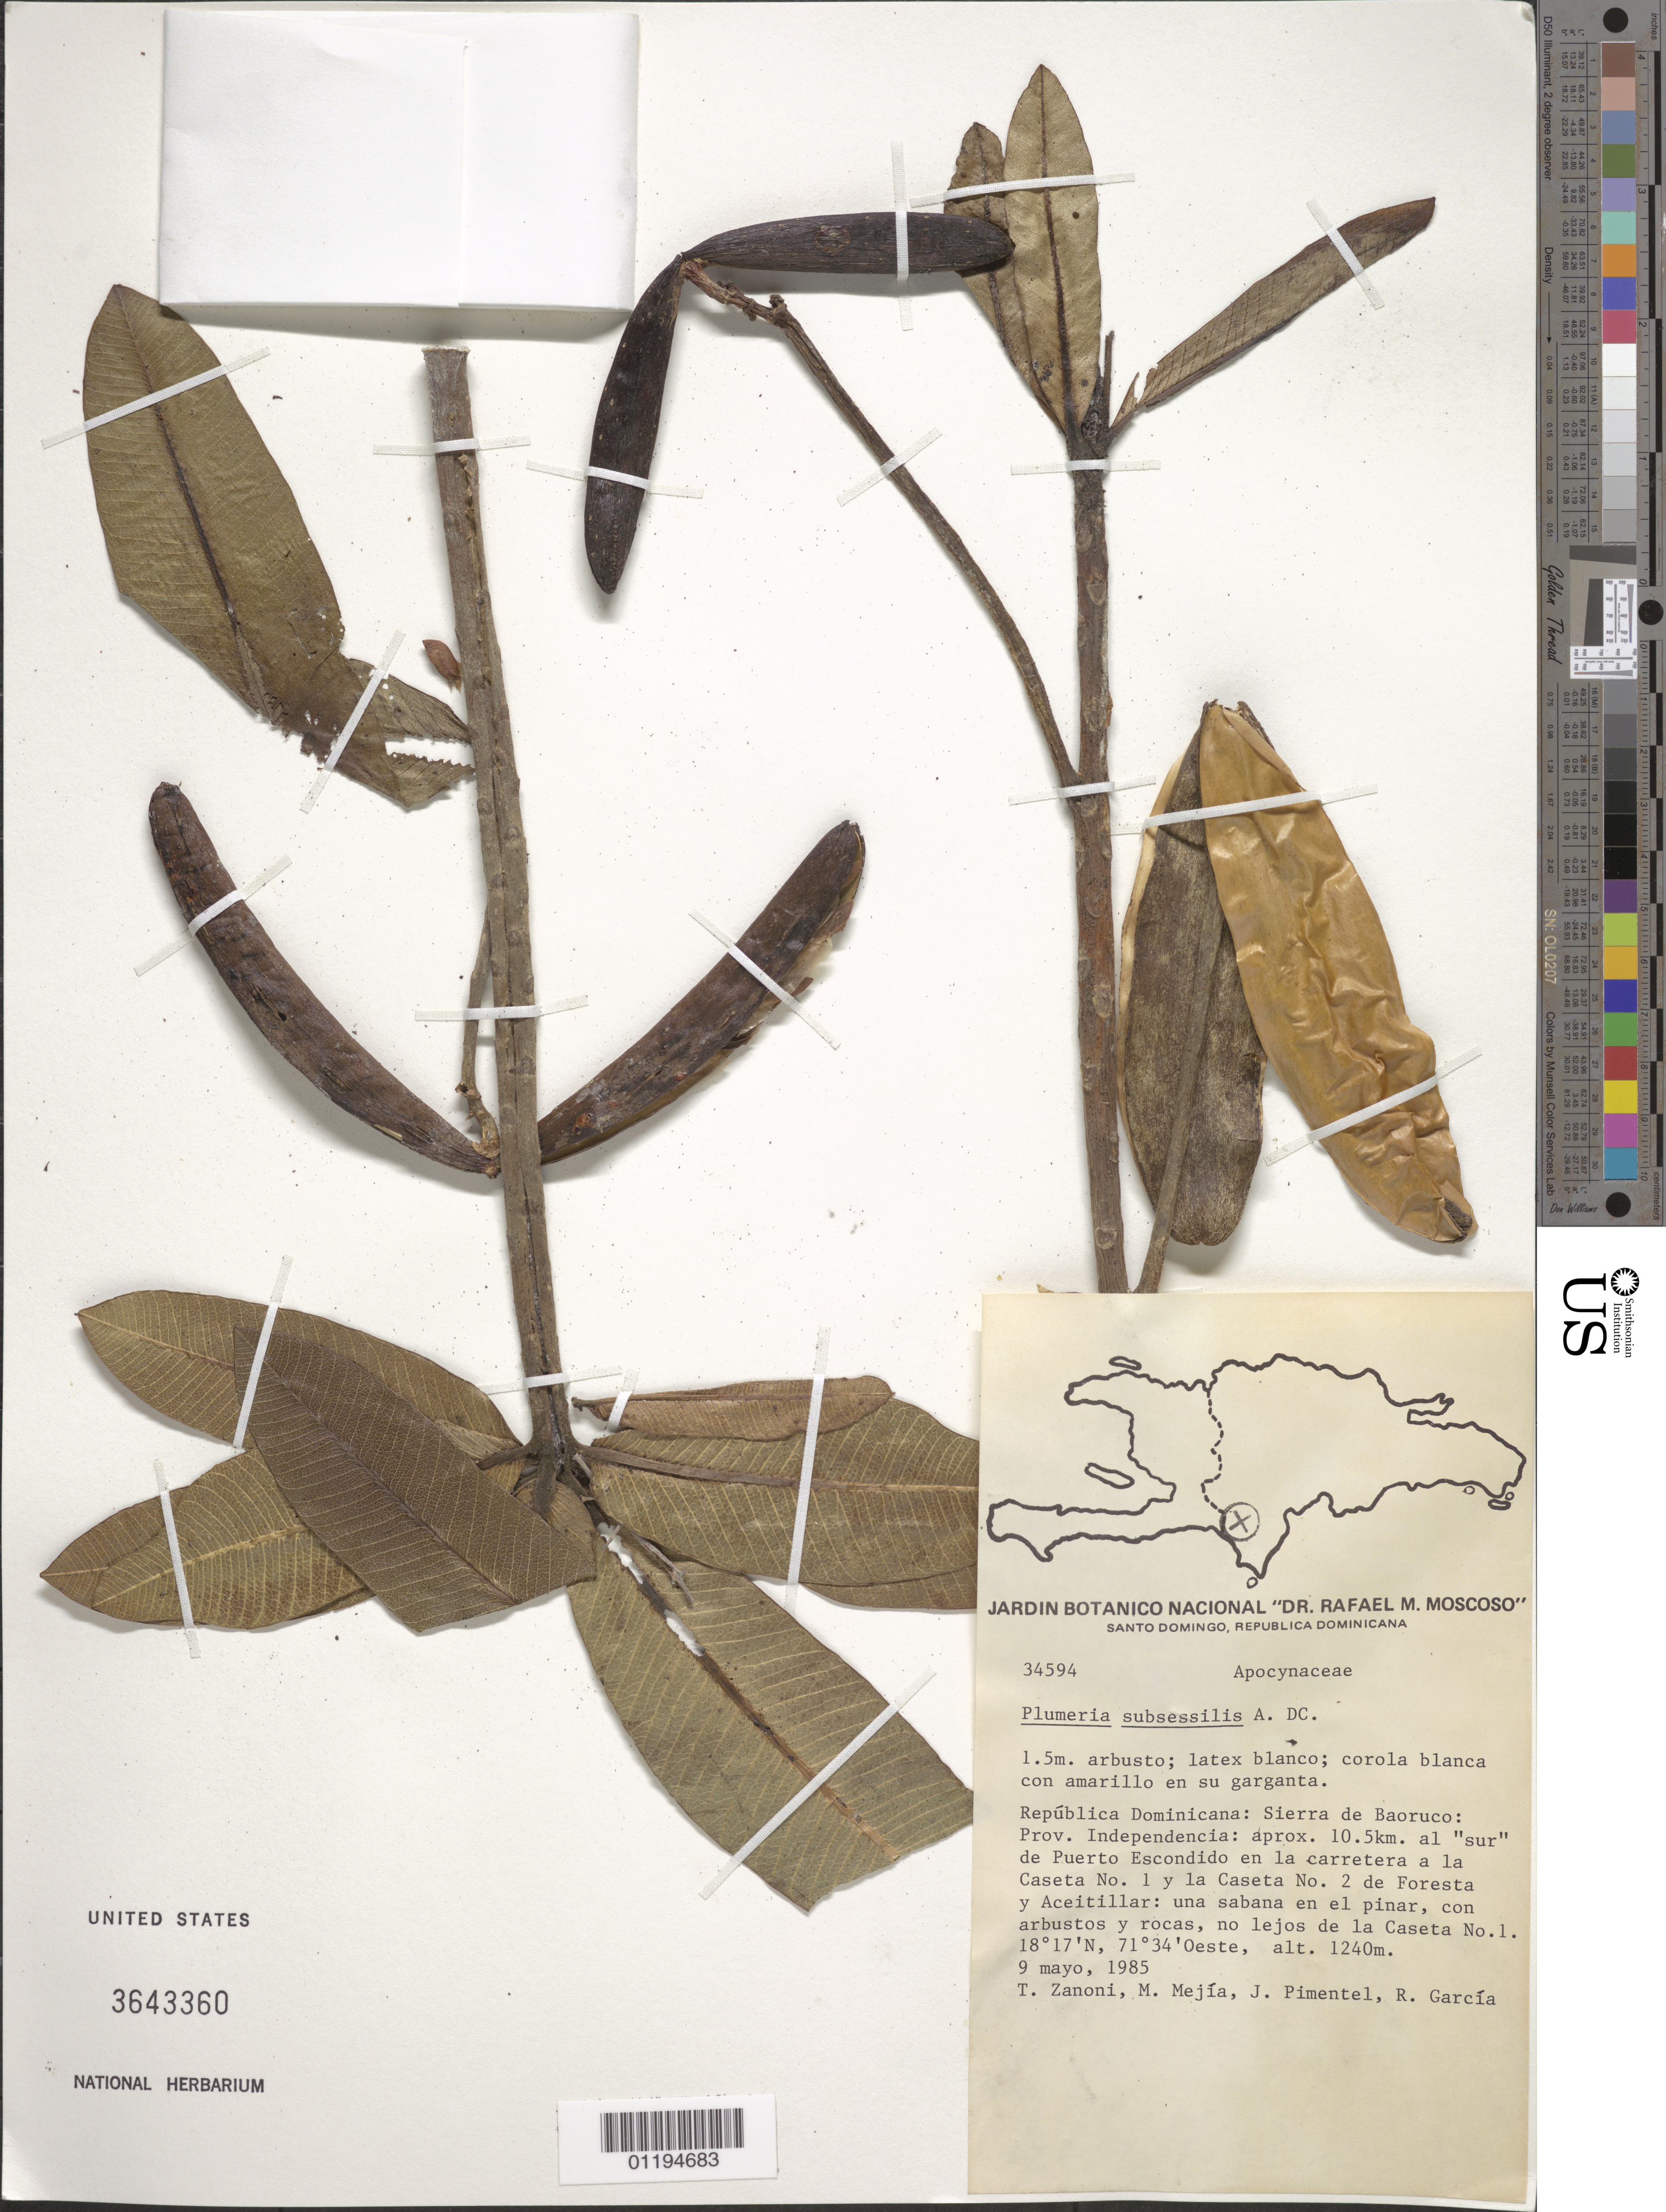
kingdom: Plantae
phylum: Tracheophyta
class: Magnoliopsida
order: Gentianales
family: Apocynaceae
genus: Plumeria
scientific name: Plumeria subsessilis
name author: A. DC.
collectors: T. A. Zanoni, M. Mejia, J. Pimental & R. Garcia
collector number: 34594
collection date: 1985-05-09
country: Dominican Republic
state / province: Independencia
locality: Sierra de Baoruco about 10.5 m from Puerto Escondido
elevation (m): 1240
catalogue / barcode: US 3643360